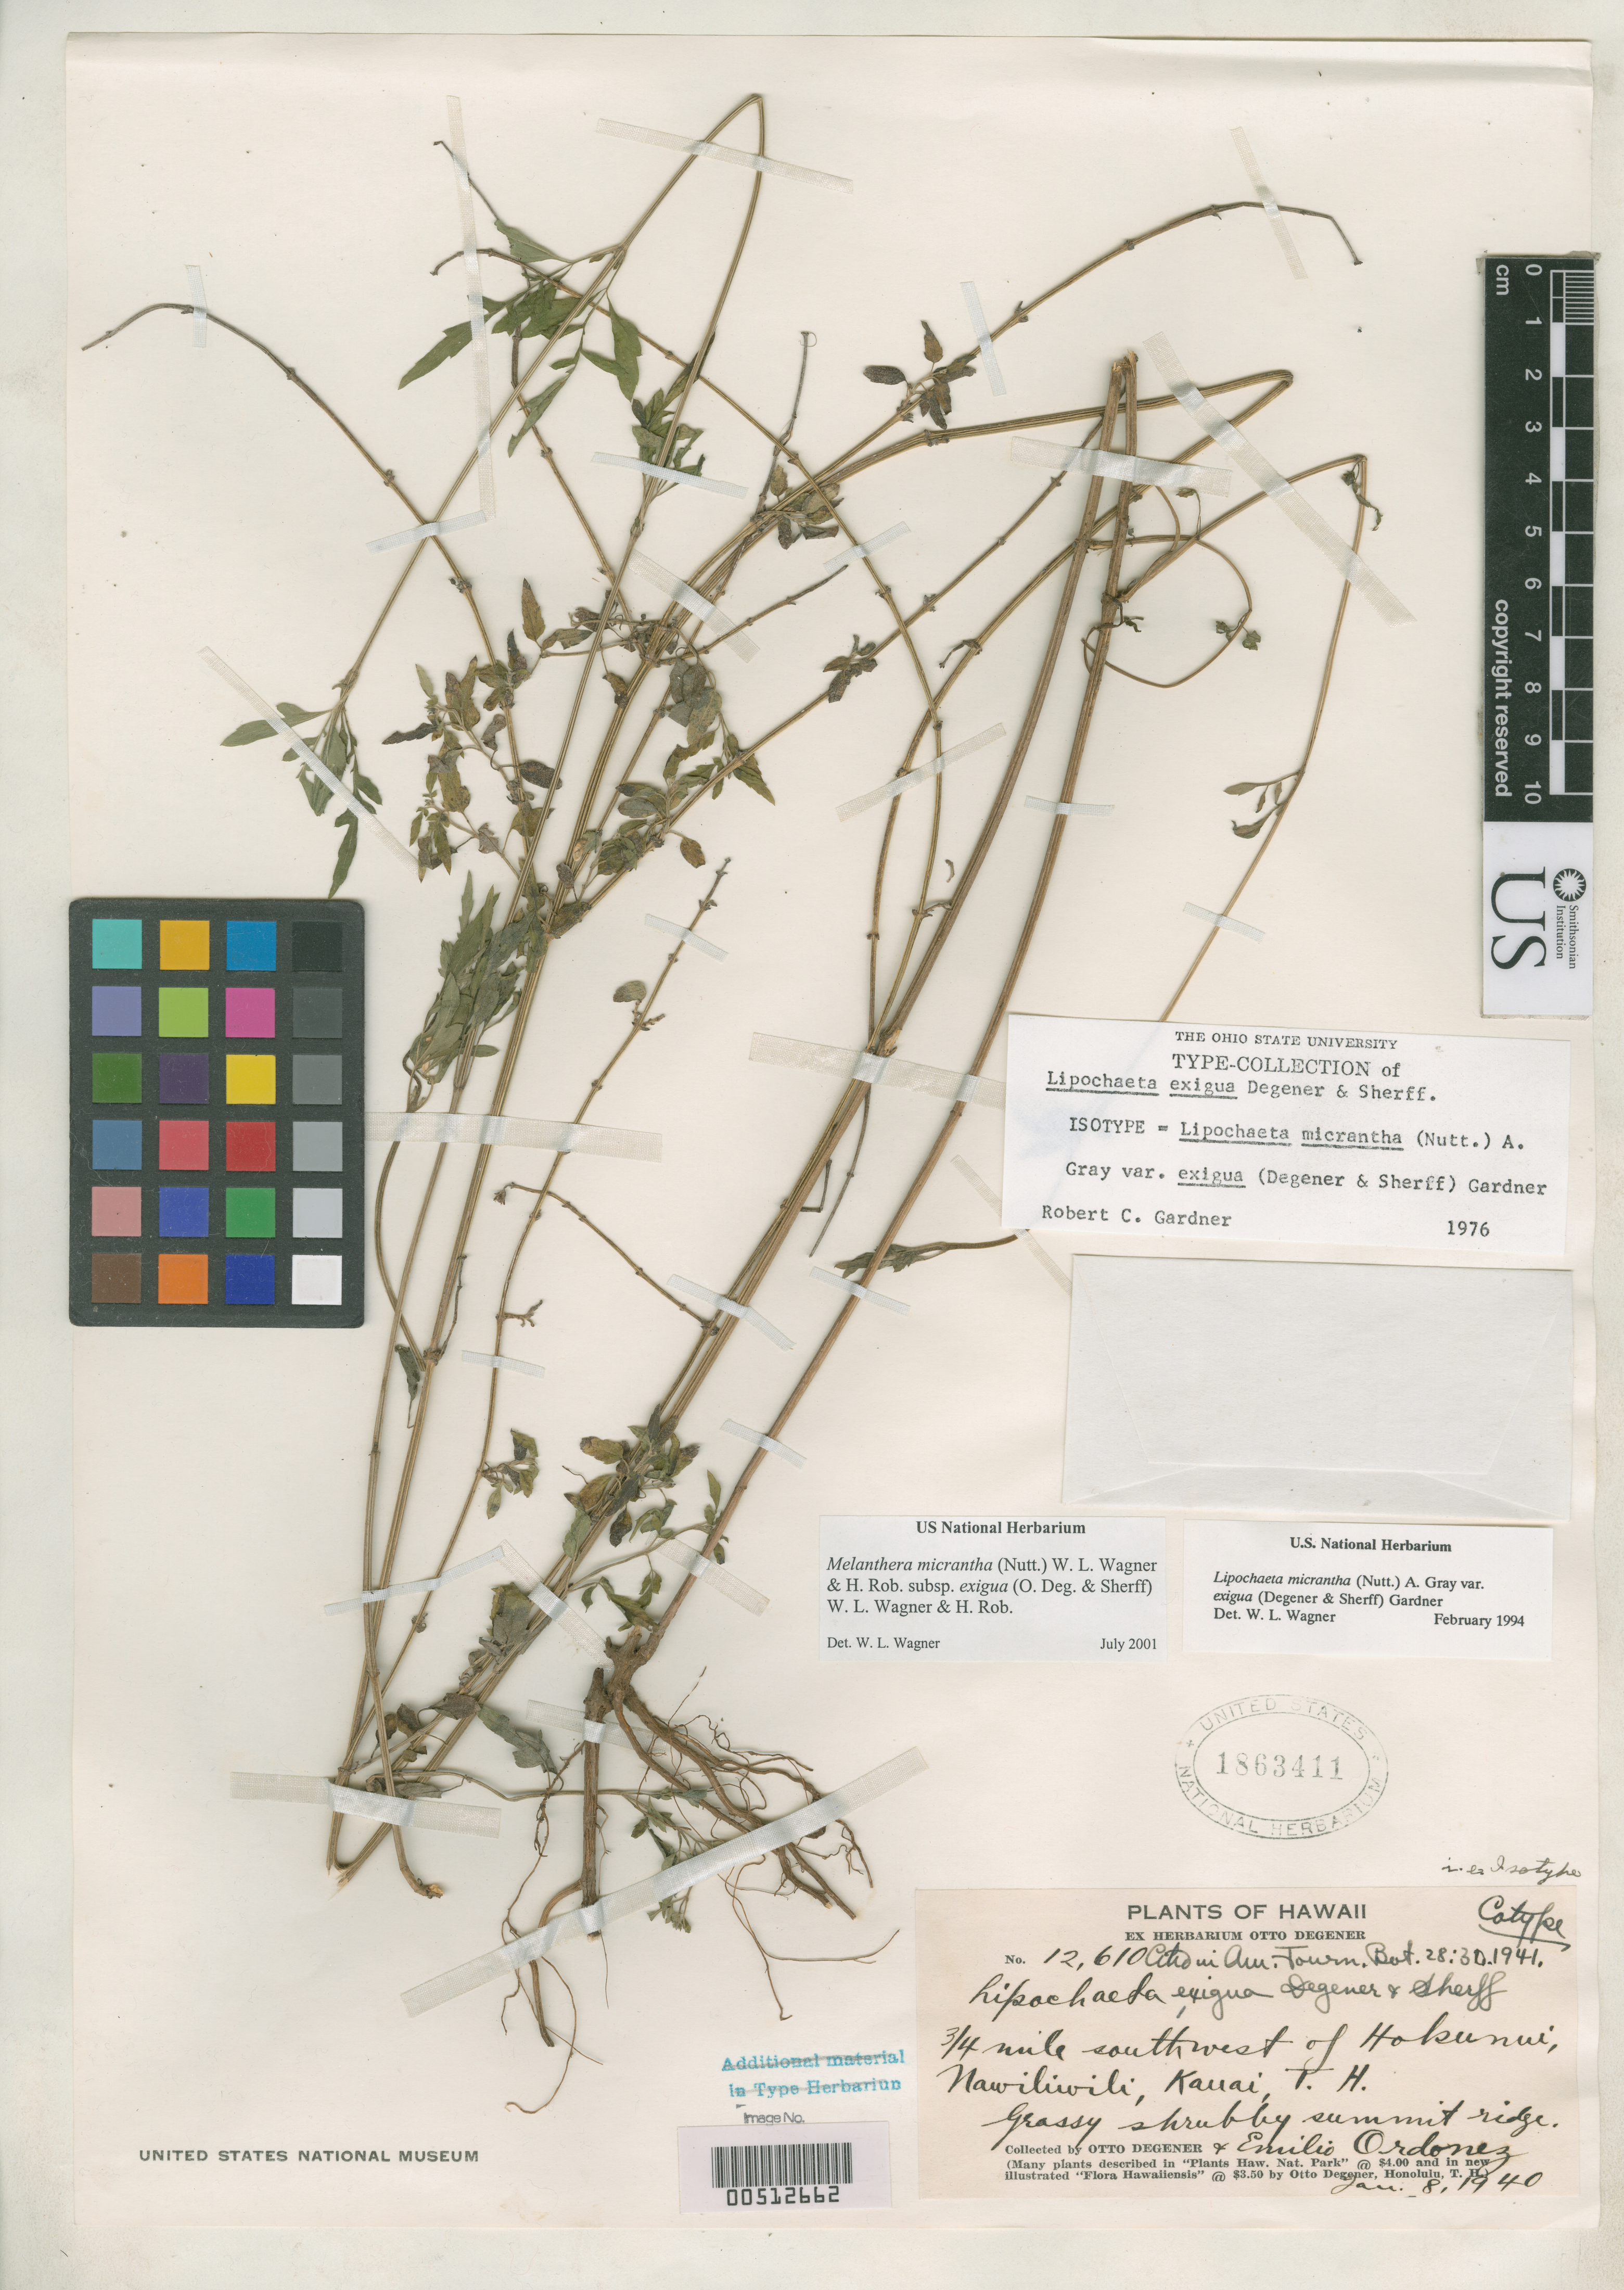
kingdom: Plantae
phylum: Tracheophyta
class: Magnoliopsida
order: Asterales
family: Asteraceae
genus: Lipochaeta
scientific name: Lipochaeta exigua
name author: O. Deg. & Sherff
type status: Isotype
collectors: O. Degener & E. Ordonez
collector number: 12610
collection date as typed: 08 Jan 1940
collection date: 1940-01-08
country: United States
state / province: Hawaii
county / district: Kauai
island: Kaua'i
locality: Nawiliwili, 3/4 mile Southwest of Hokunui.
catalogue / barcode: US 1863411